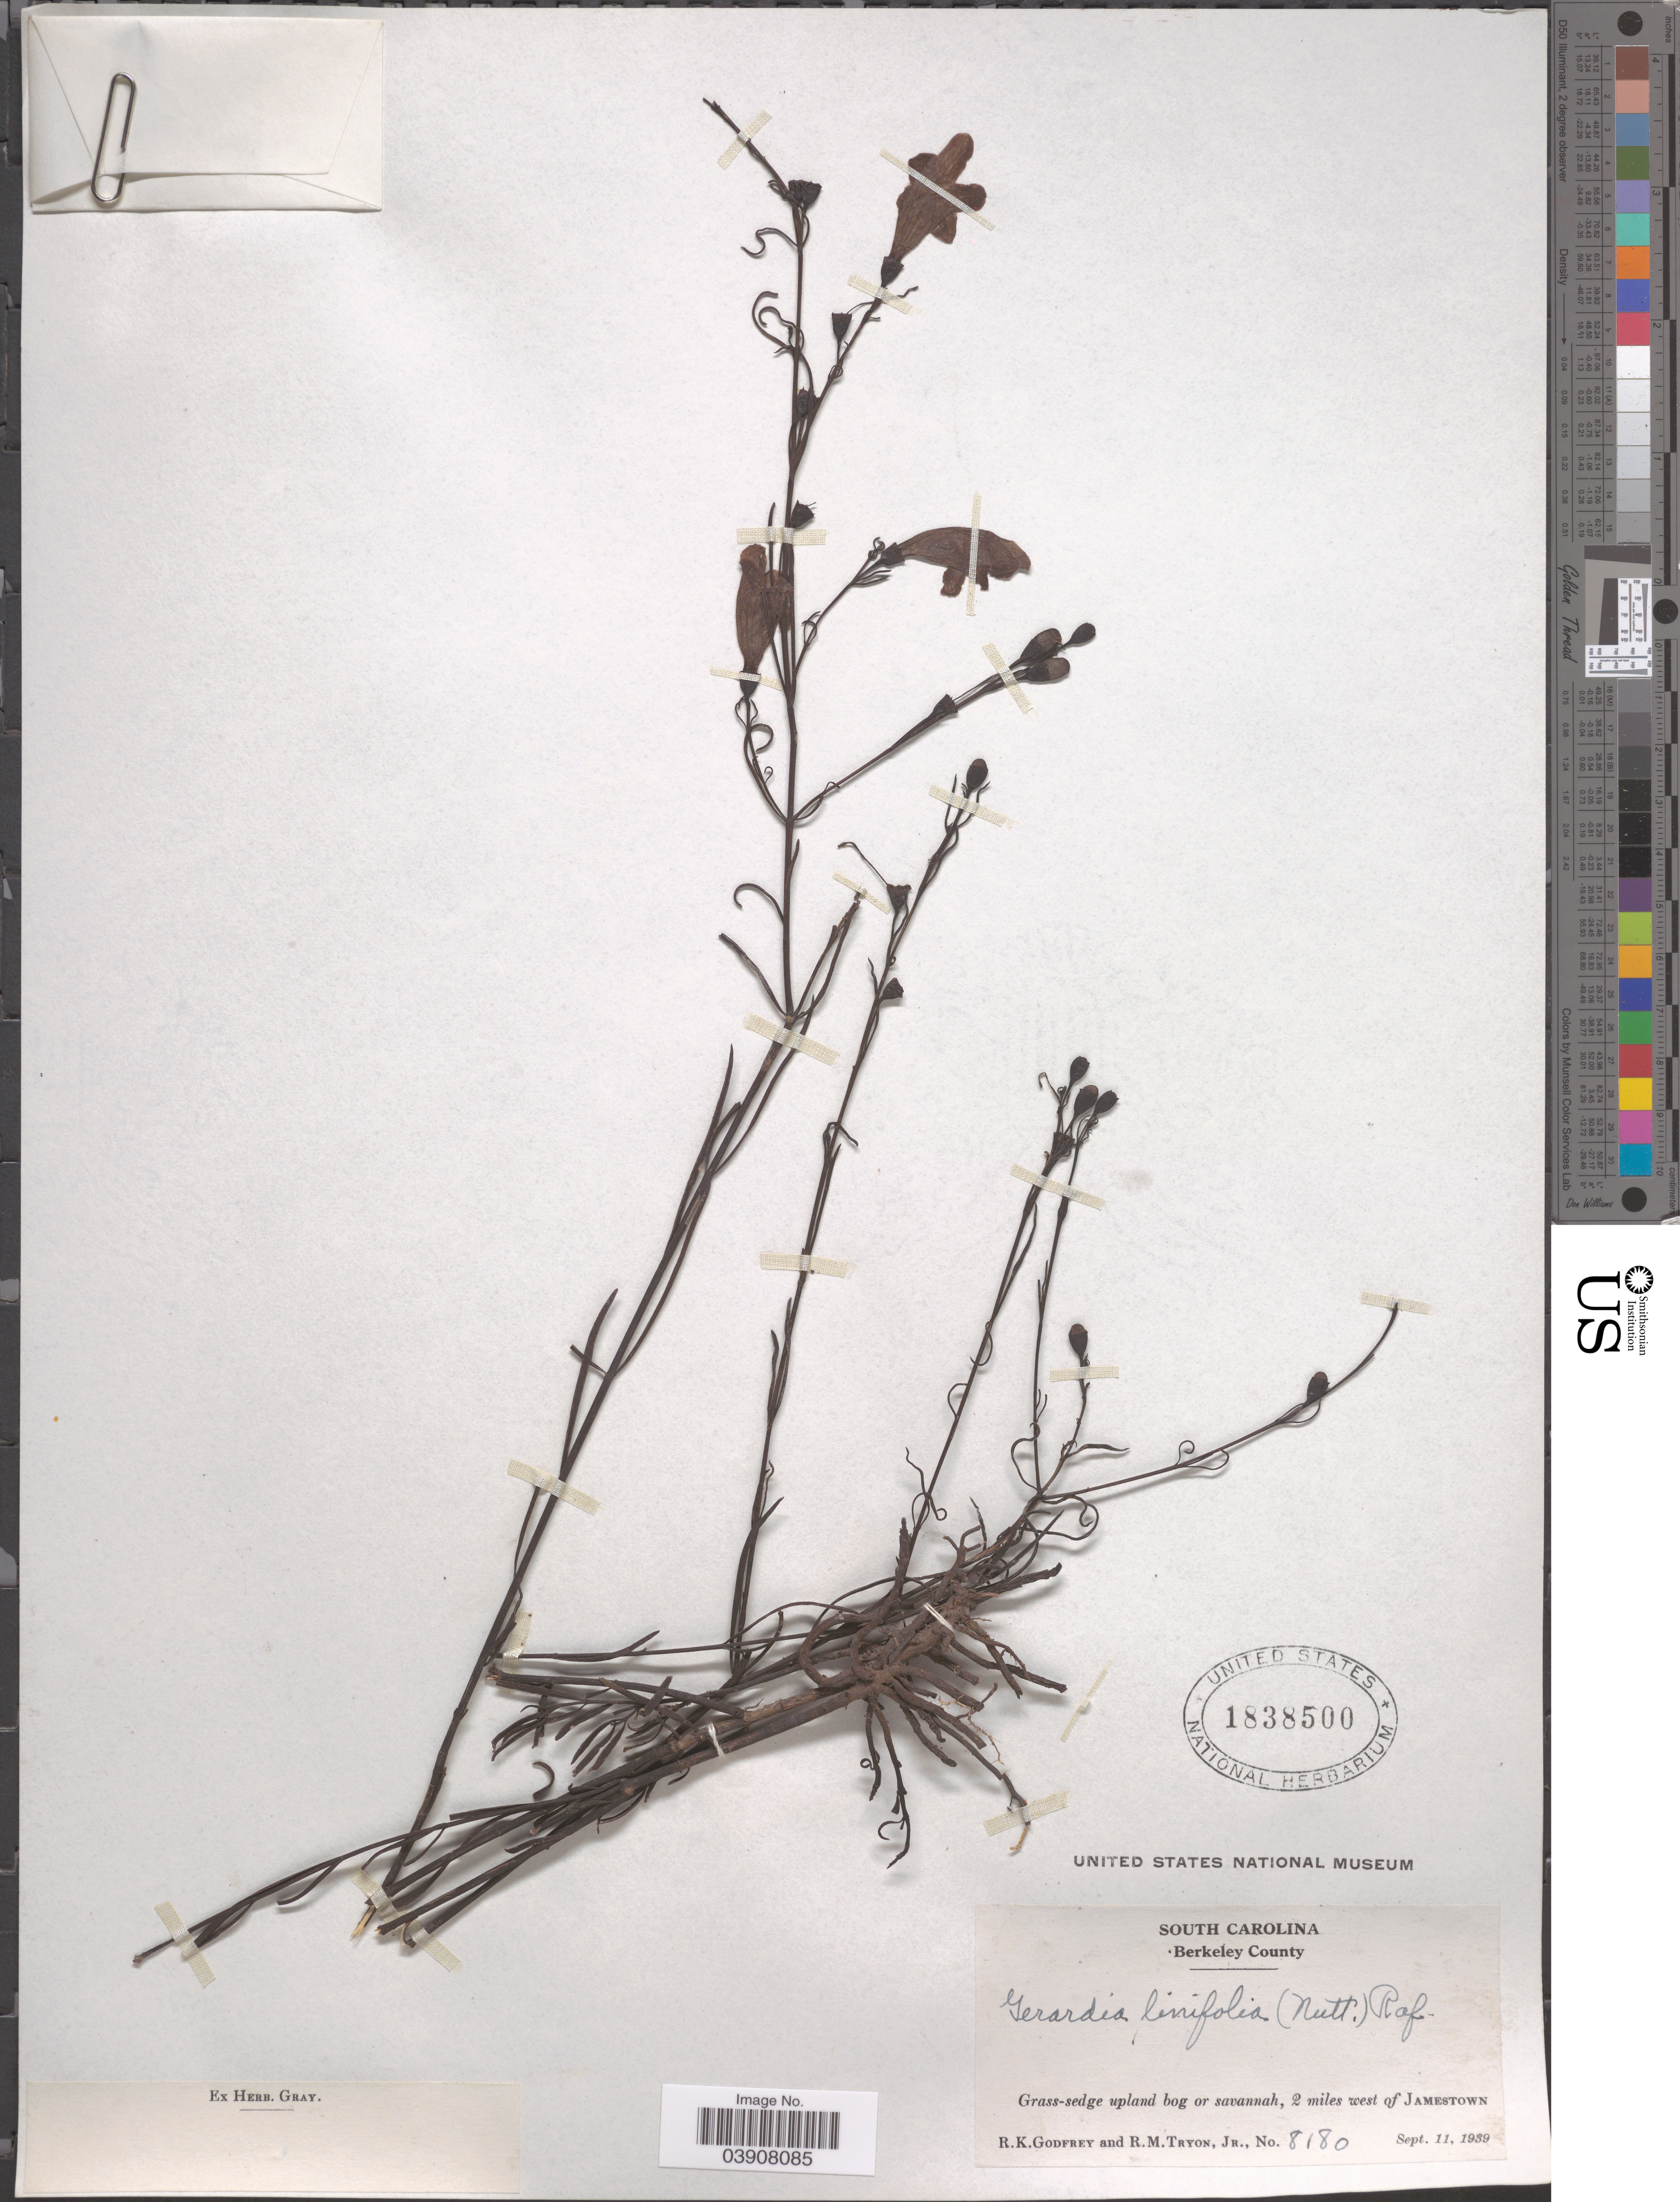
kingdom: Plantae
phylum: Tracheophyta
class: Magnoliopsida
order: Lamiales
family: Orobanchaceae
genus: Agalinis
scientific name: Agalinis linifolia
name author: (Nutt.) Britton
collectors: R. K. Godfrey & R. Tryon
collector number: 8180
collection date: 1939-09-11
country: United States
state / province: South Carolina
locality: Berkeley County. Grass-sedge upland bog or savannah, 2 miles west of Jamestown.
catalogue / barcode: US 1838500